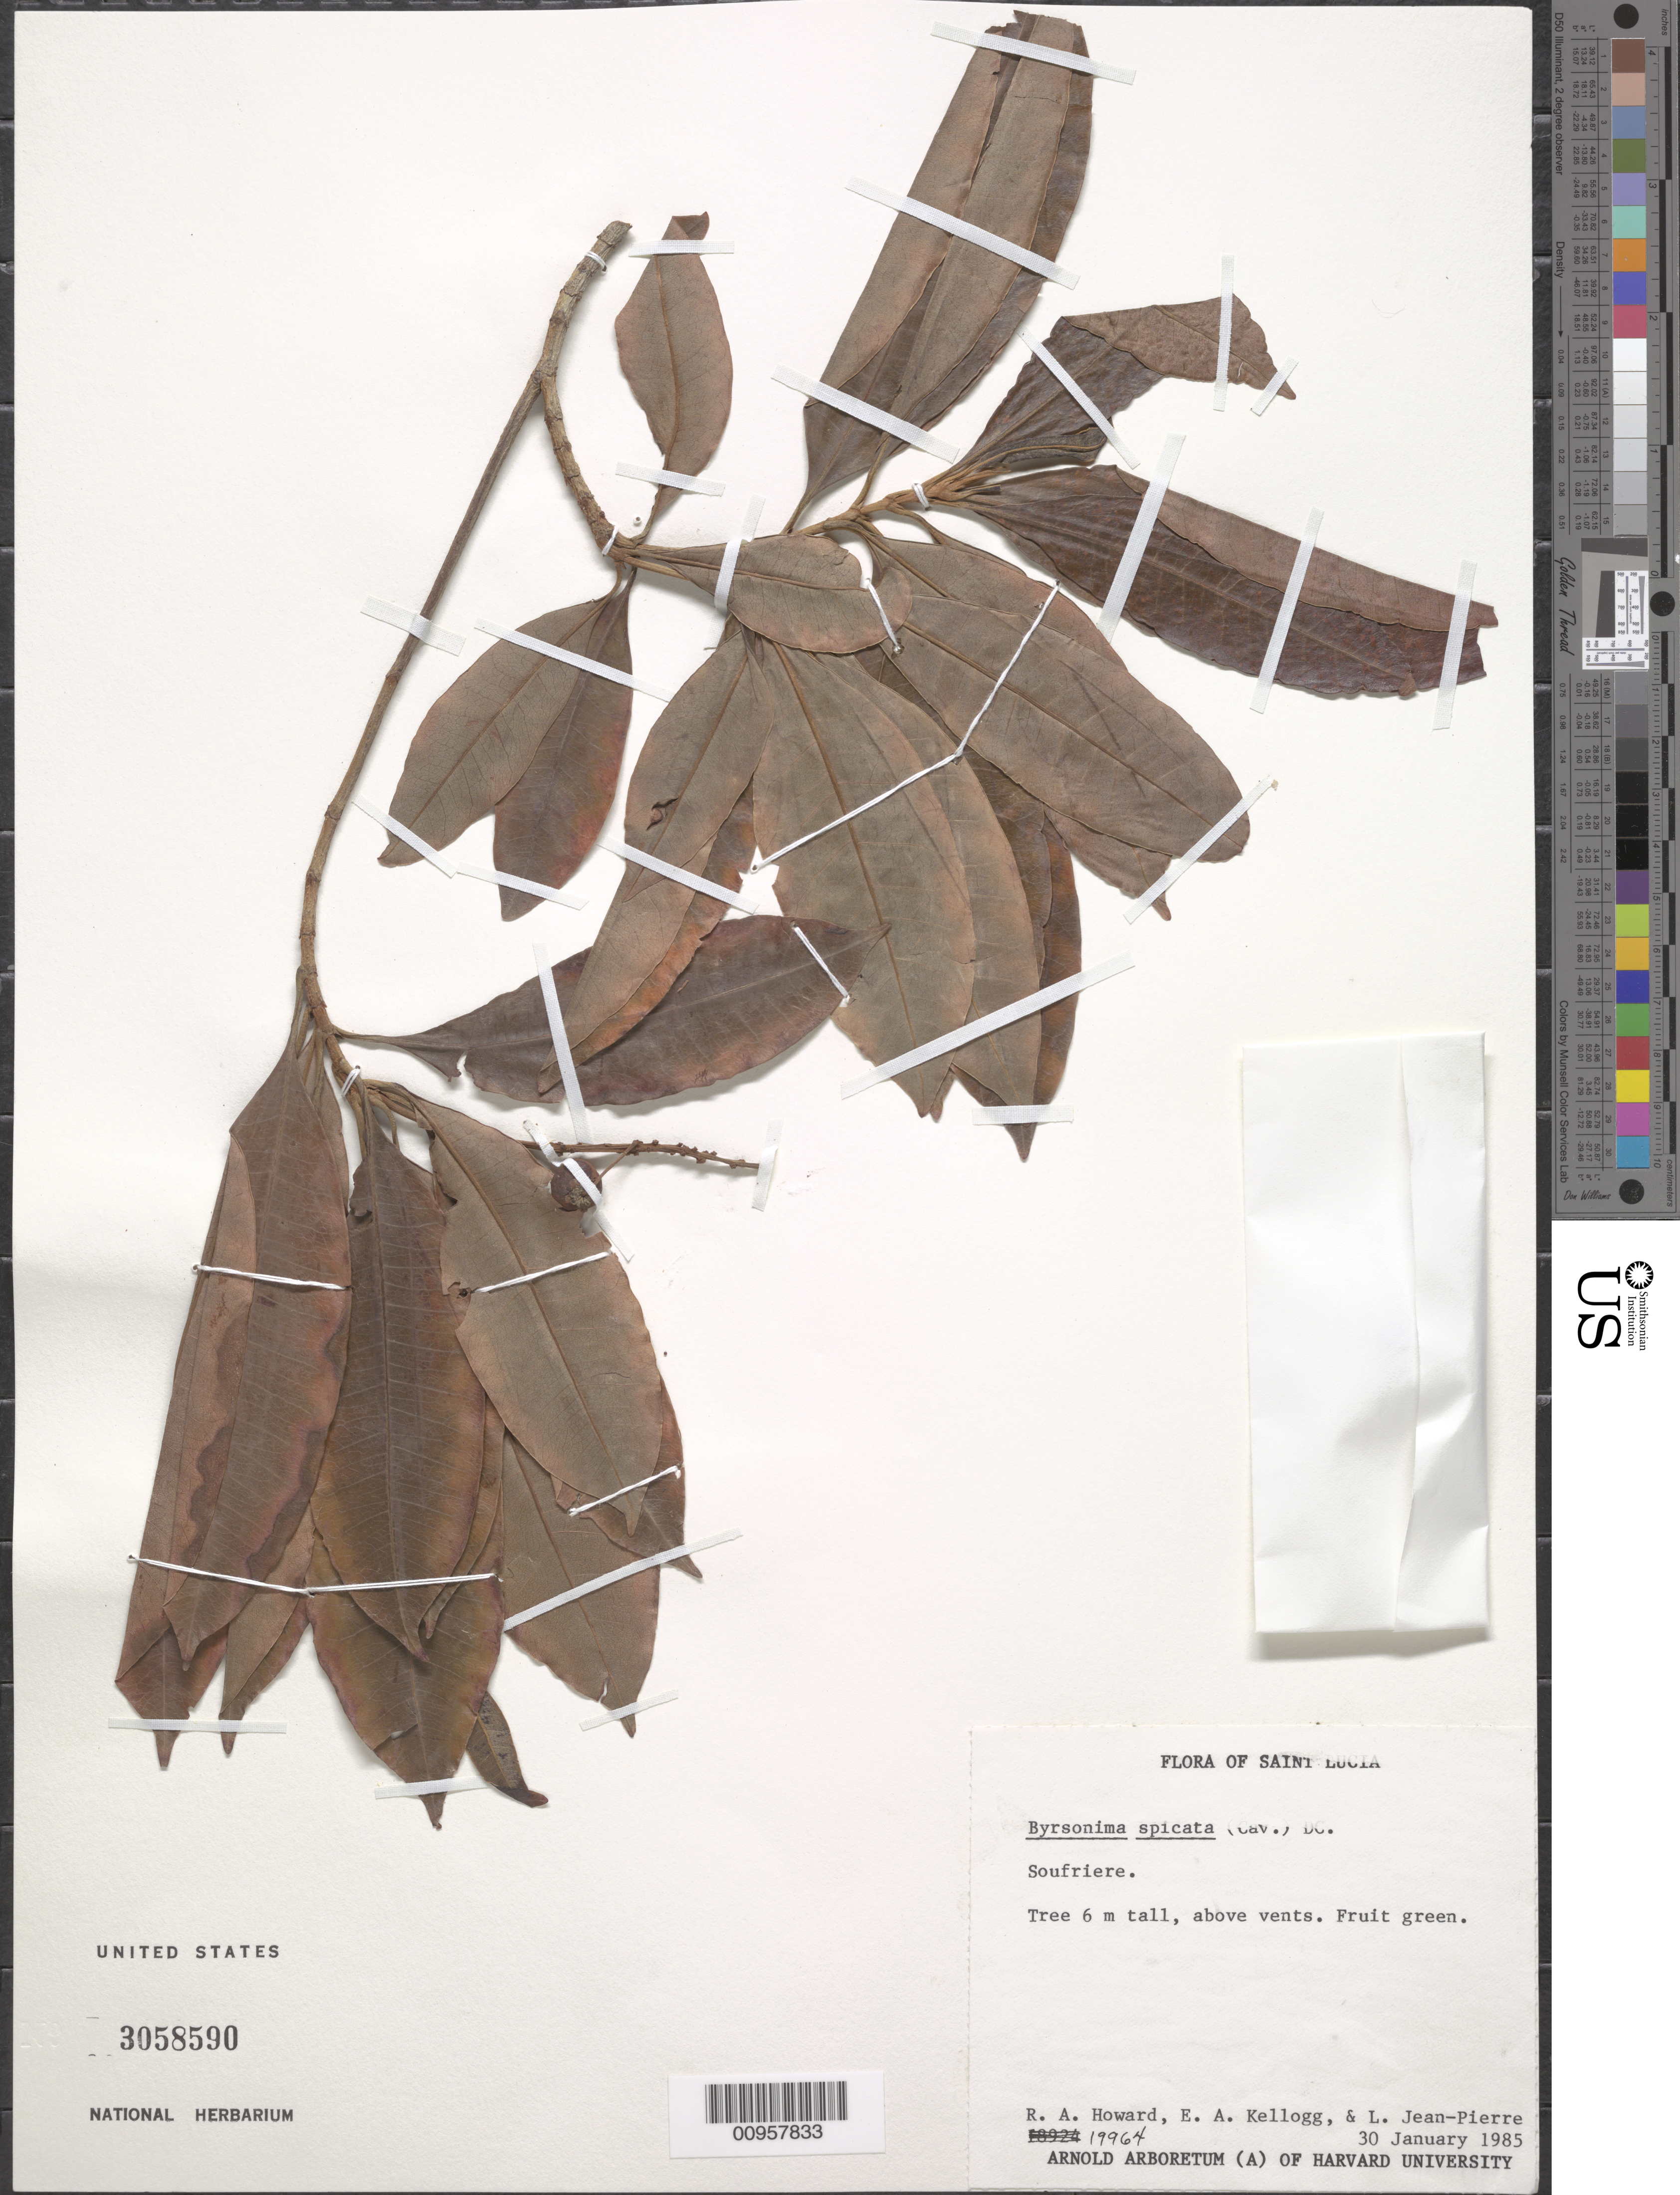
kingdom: Plantae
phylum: Tracheophyta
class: Magnoliopsida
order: Malpighiales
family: Malpighiaceae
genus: Byrsonima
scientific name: Byrsonima spicata (Cav.) DC.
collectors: R. A. Howard, E. A. Kellogg & L. L. Jean-Pierre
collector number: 19964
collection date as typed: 30 Jan 1985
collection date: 1985-01-30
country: St. Lucia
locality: Soufriere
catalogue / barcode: US 3058590